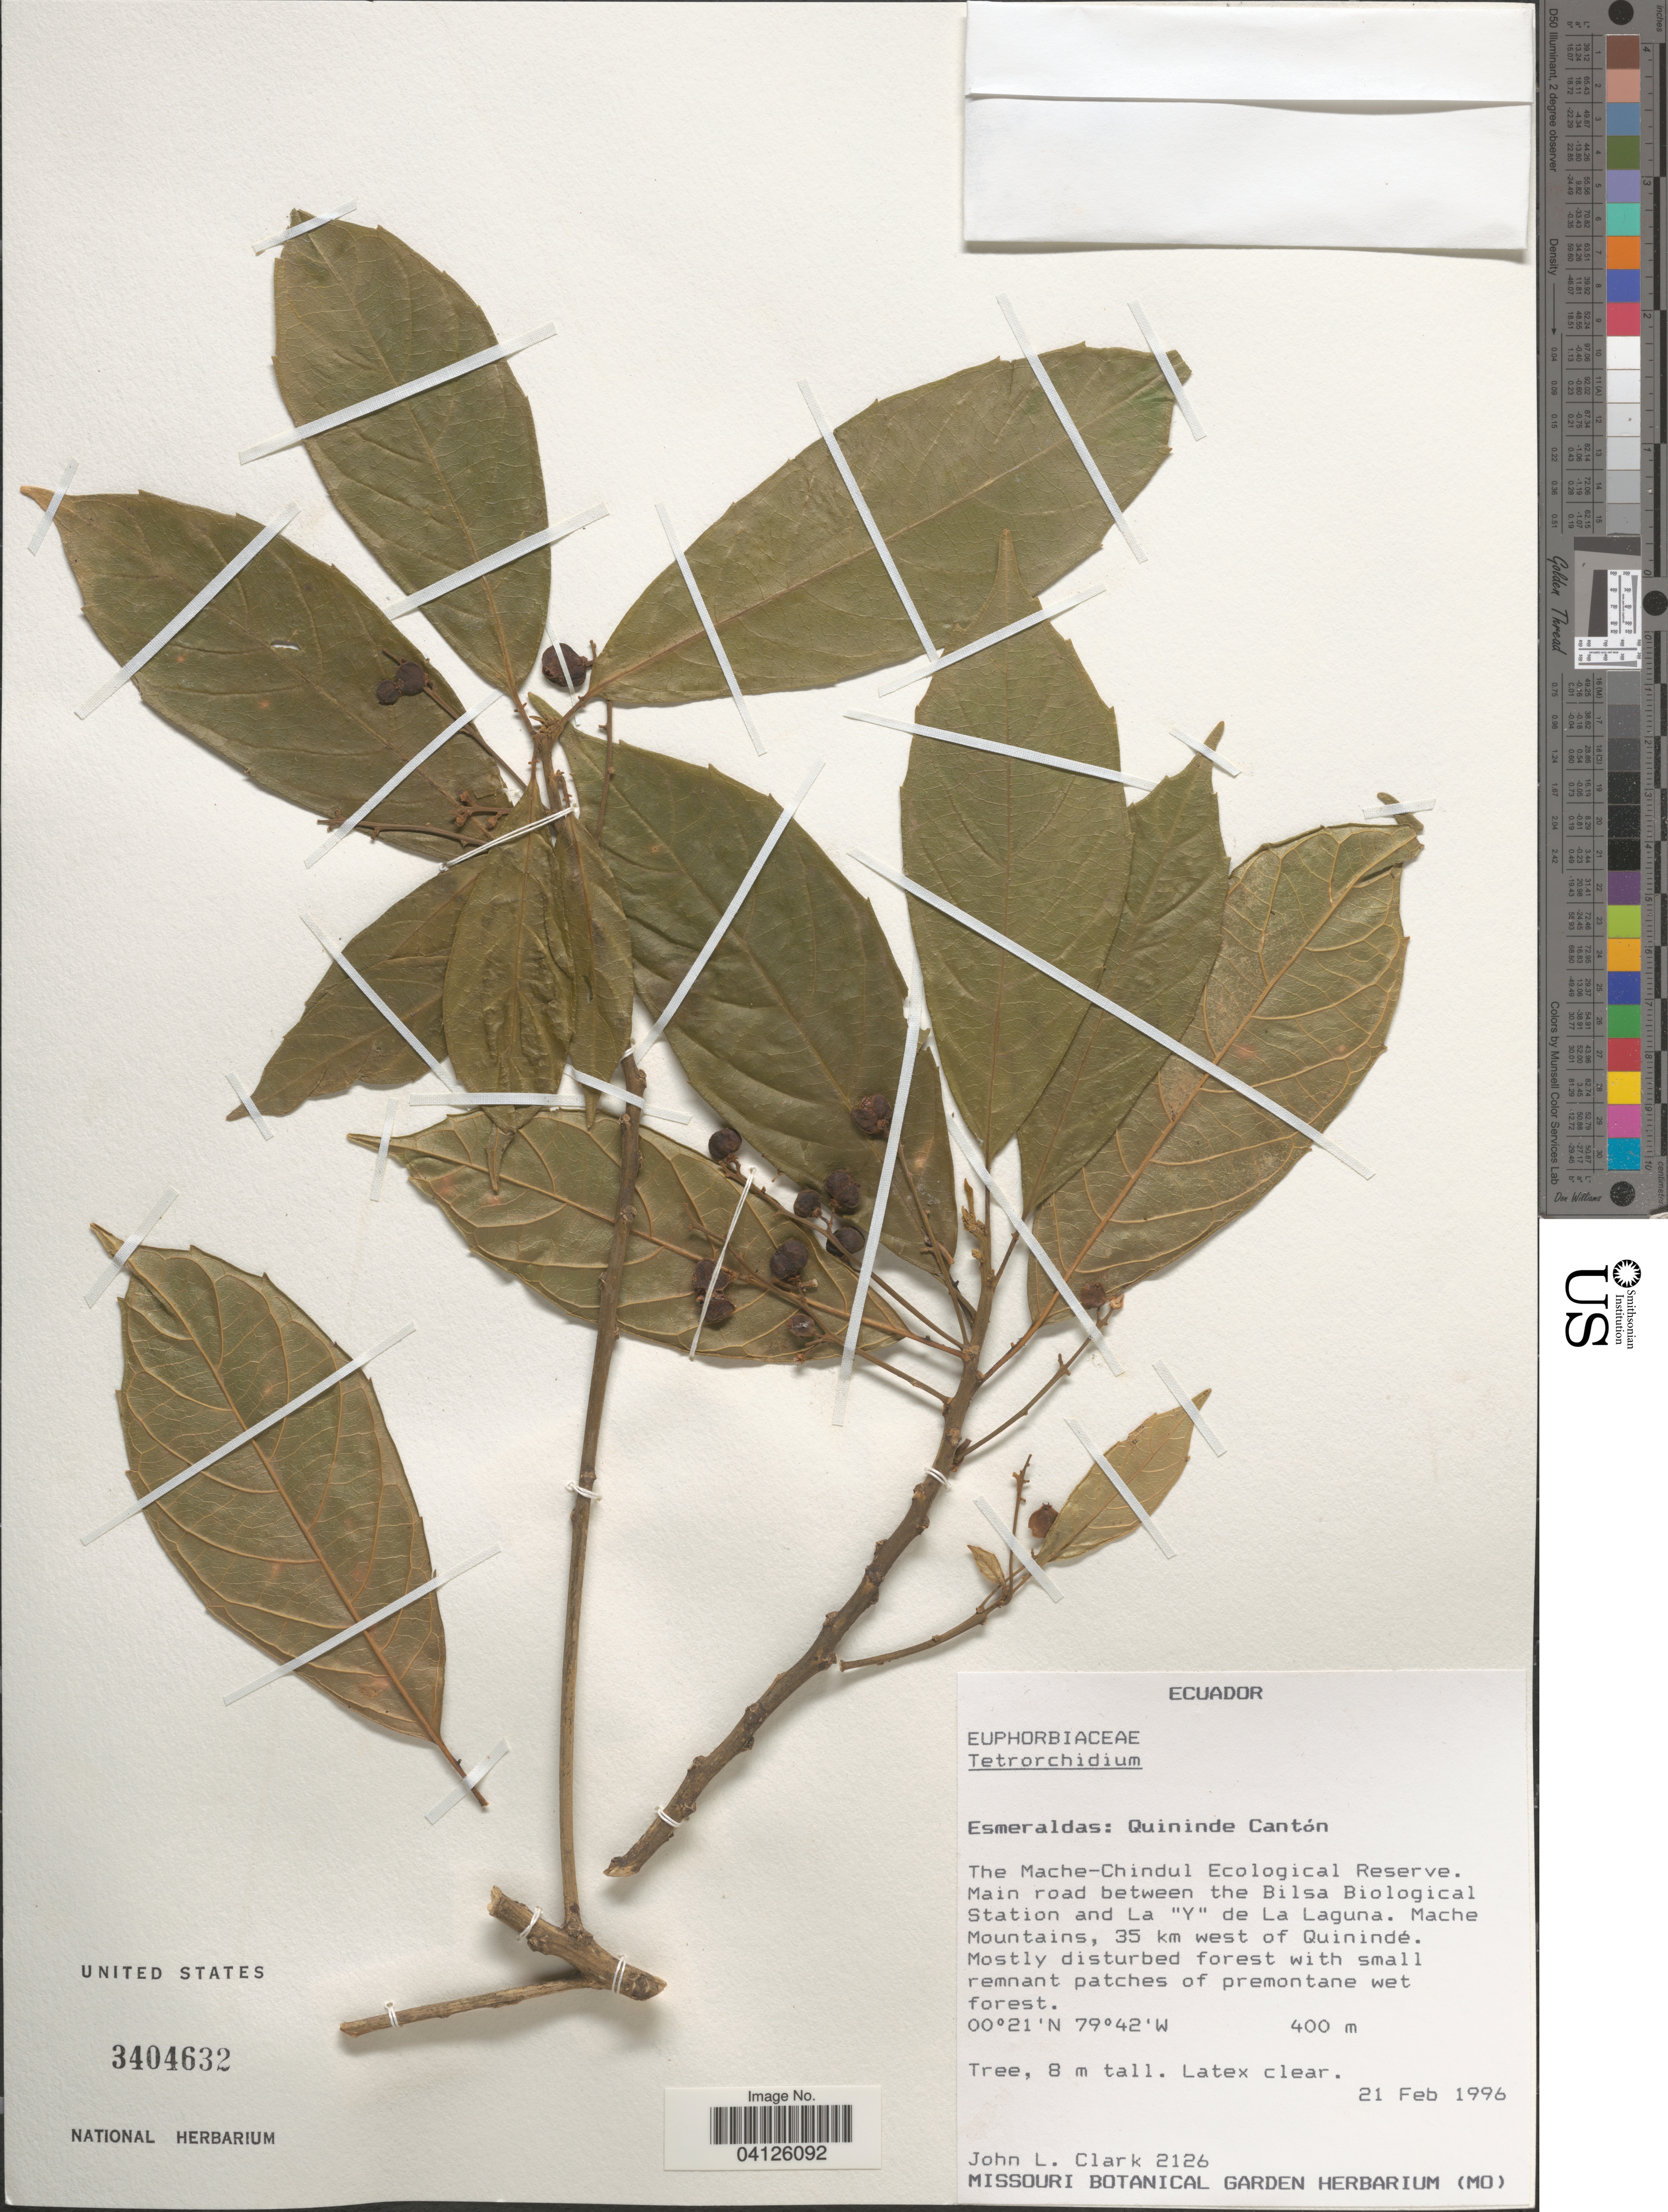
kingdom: Plantae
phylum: Tracheophyta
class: Magnoliopsida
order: Malpighiales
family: Euphorbiaceae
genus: Tetrorchidium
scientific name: Tetrorchidium sp.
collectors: J. L. Clark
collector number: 2126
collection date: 1996-02-21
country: Ecuador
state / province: Esmeraldas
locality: Quininde Cantón. The Mache-Chindul Ecological Reserve. Main road between the Bilsa Biological Station and La "Y" de La Laguna. Mache Mountains, 35 km west of Quinindé.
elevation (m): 400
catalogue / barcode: US 3404632